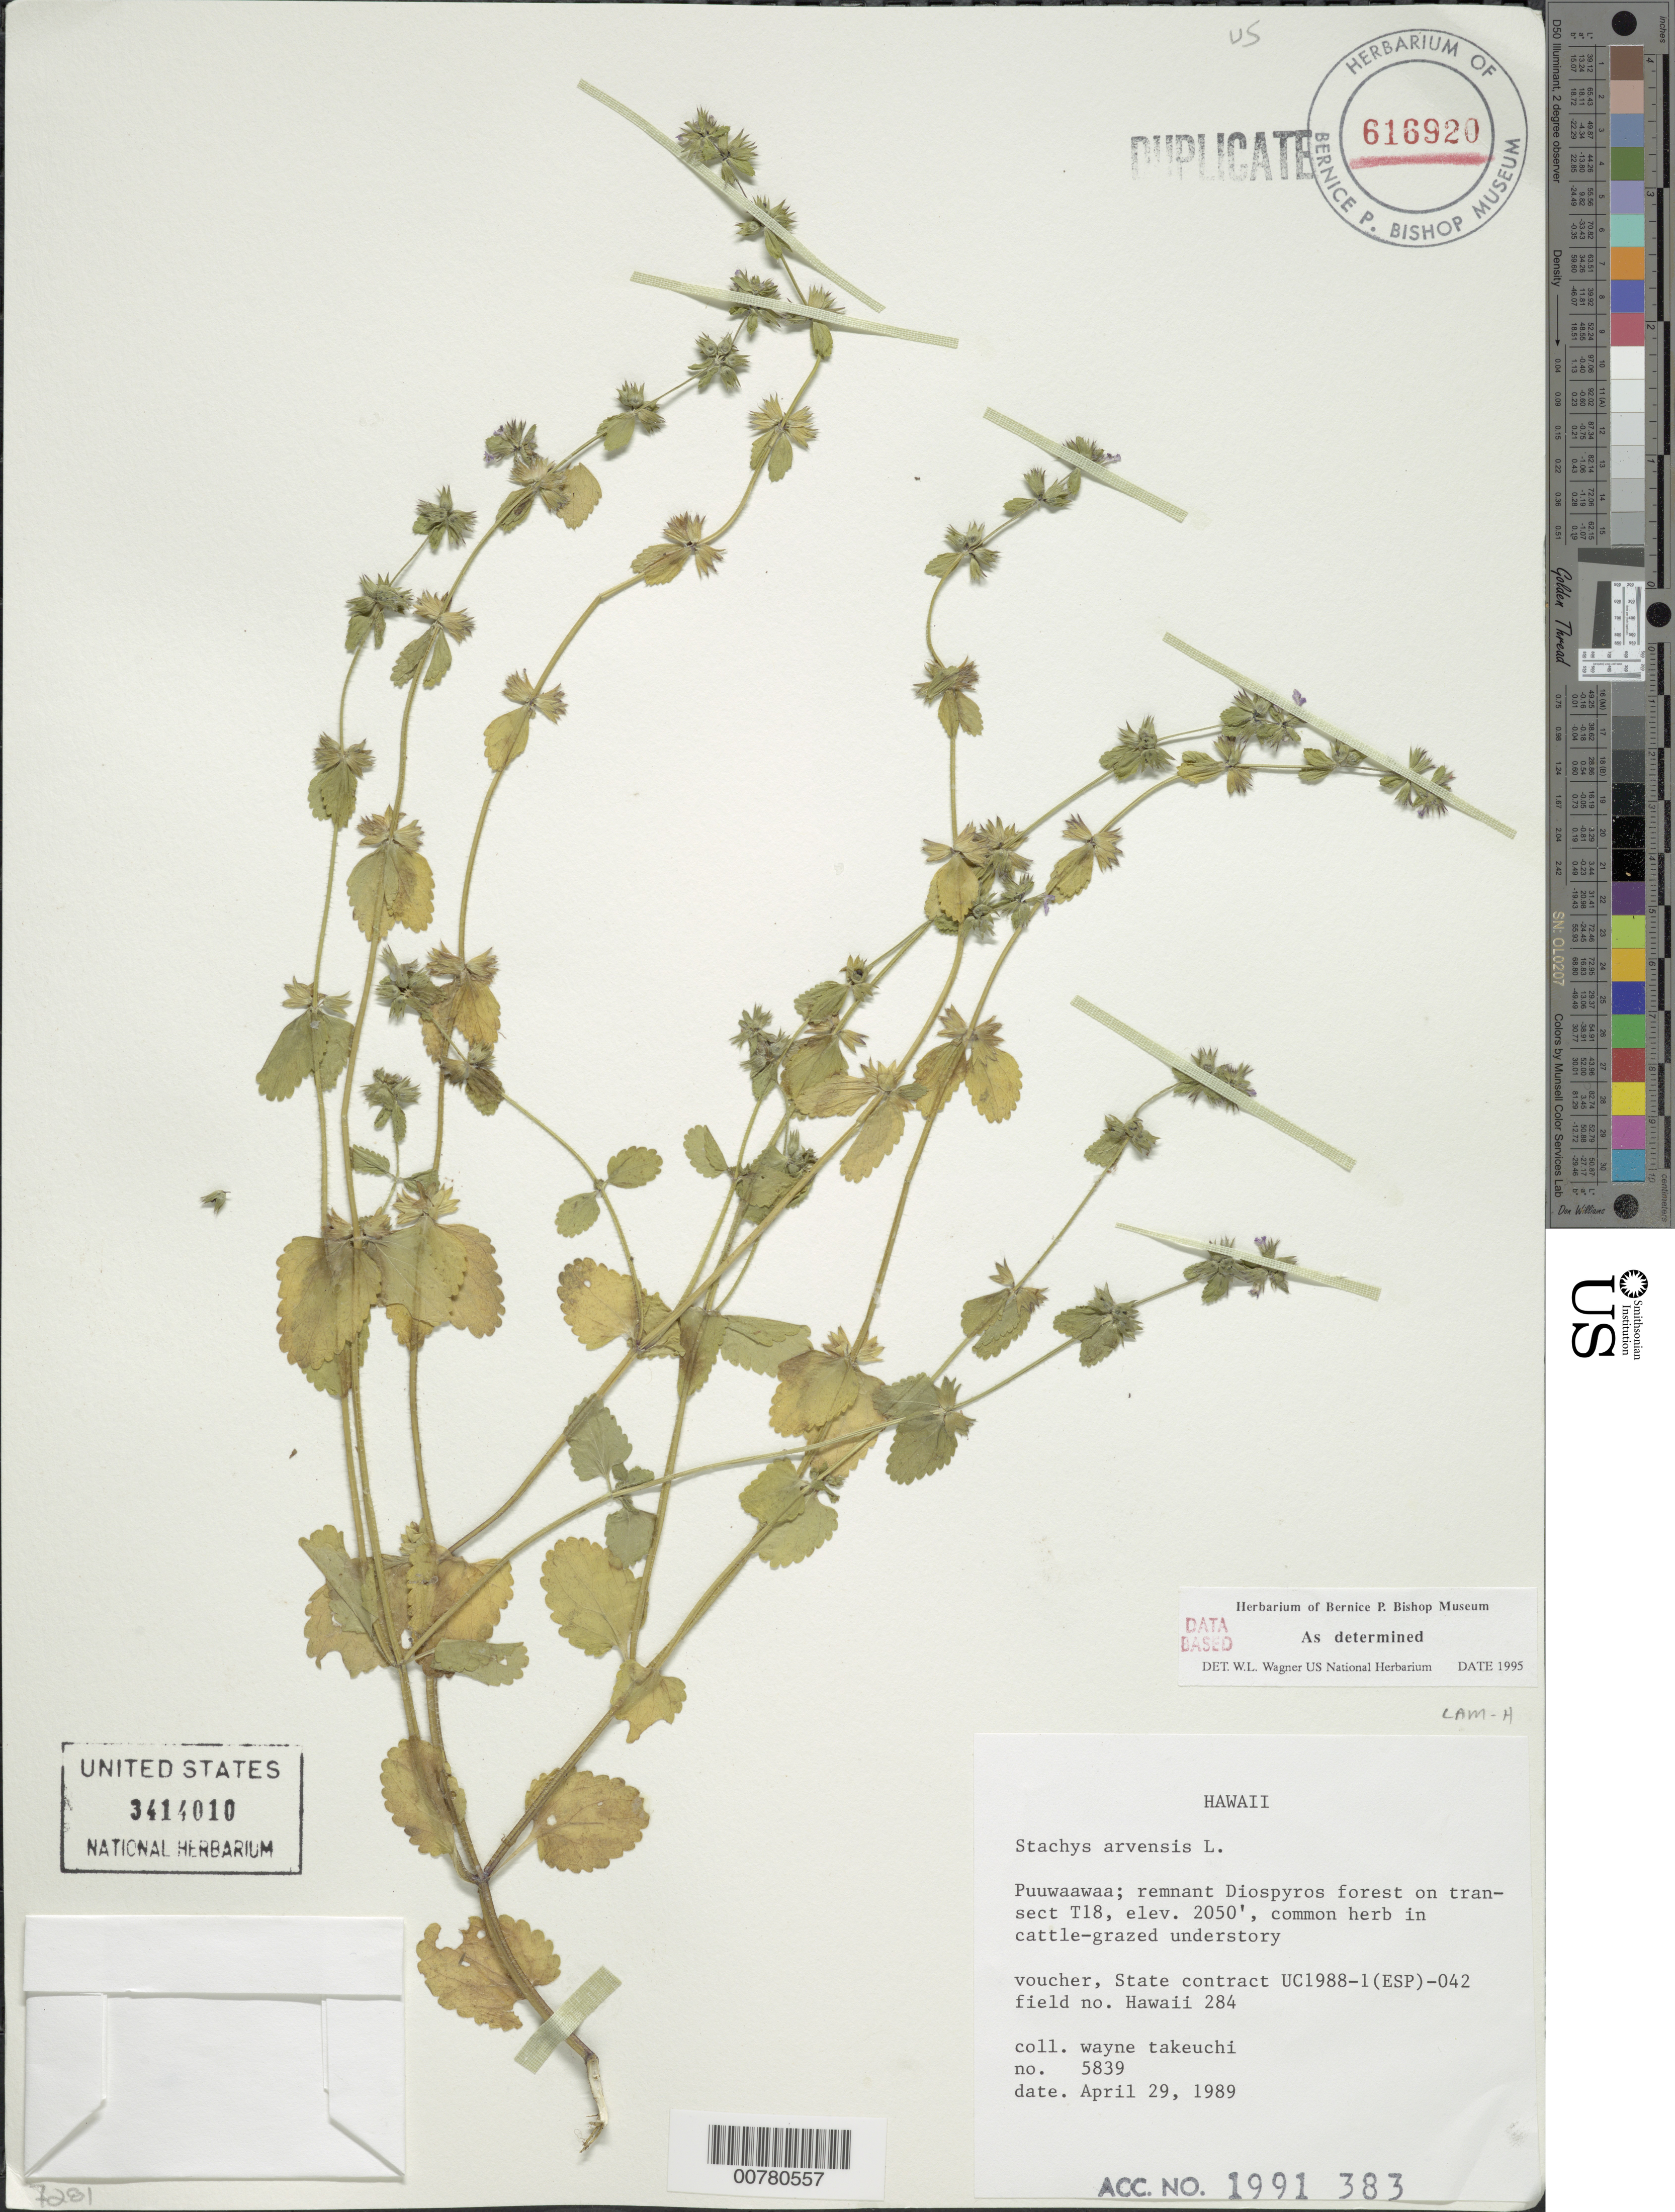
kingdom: Plantae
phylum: Tracheophyta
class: Magnoliopsida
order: Lamiales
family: Lamiaceae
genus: Stachys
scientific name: Stachys arvensis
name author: (L.) L.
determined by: Wagner, W. L.; Herbst, D. R.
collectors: W. N. Takeuchi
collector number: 5839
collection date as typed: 29 Apr 1989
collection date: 1989-04-29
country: United States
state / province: Hawaii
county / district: Hawaii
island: Hawaii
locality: Puuwaawaa; remnant Diospyros forest on transect T18.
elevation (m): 625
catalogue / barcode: US 3414010